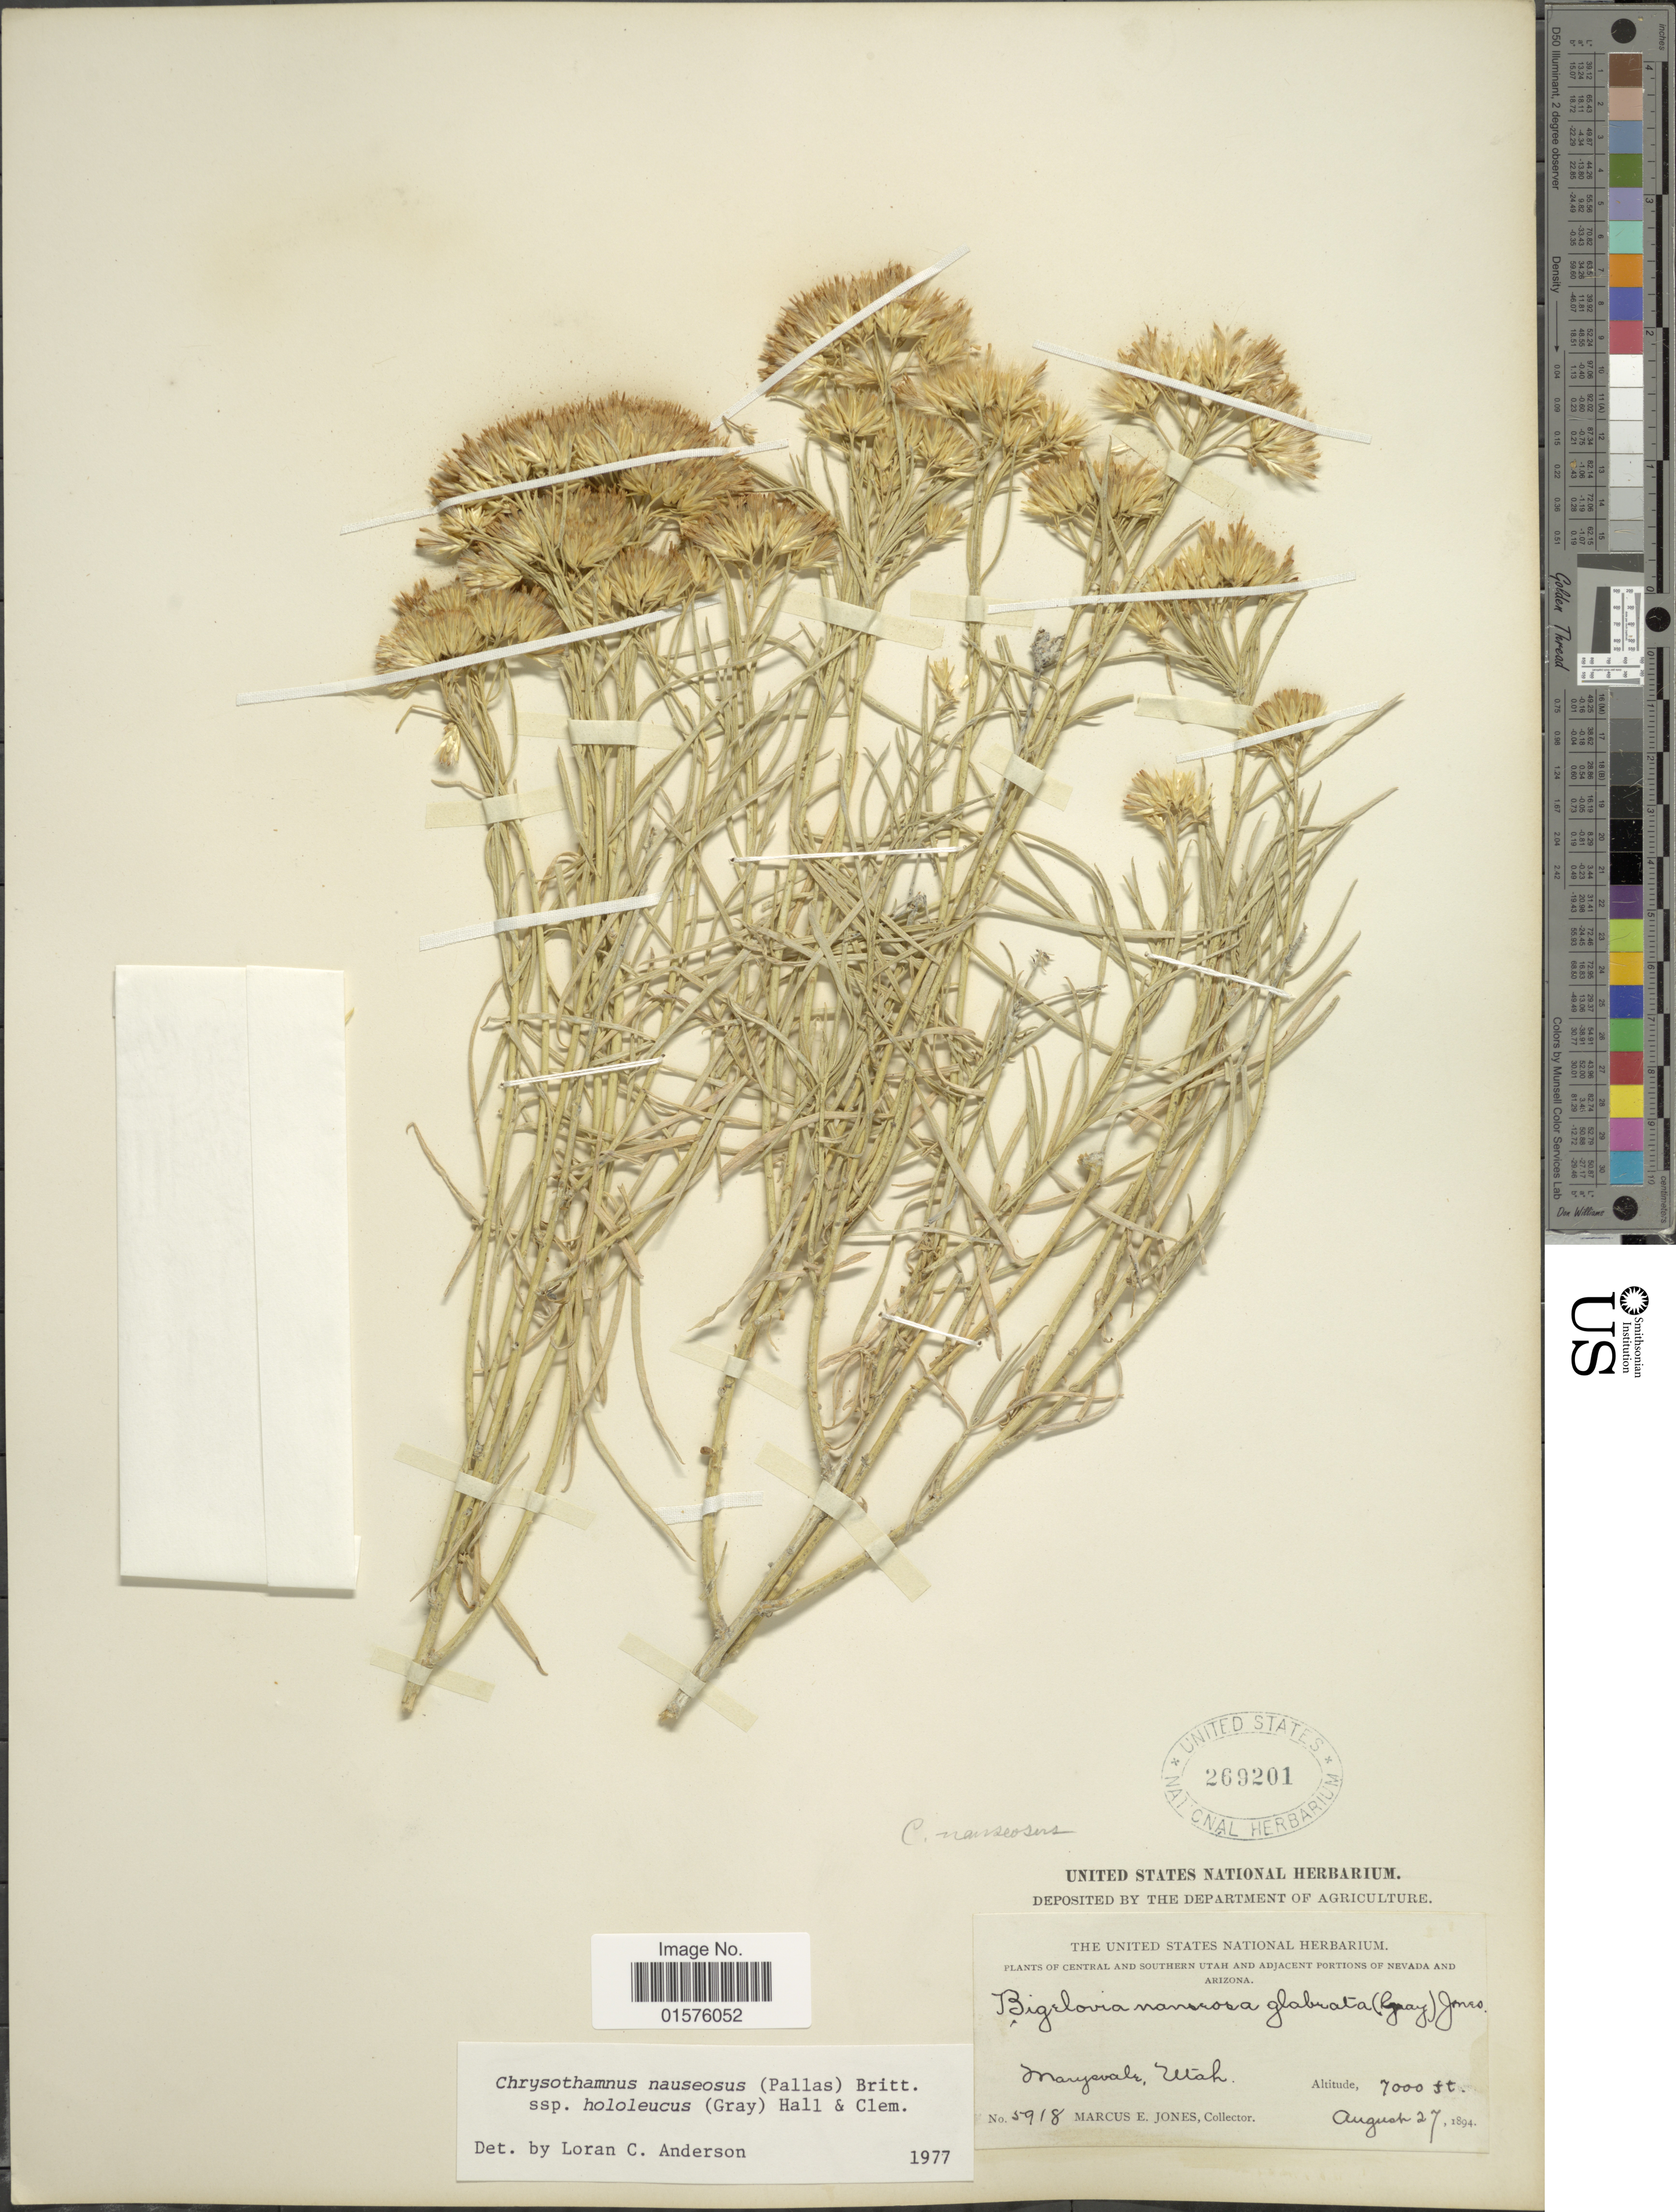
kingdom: Plantae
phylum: Tracheophyta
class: Magnoliopsida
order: Asterales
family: Asteraceae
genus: Ericameria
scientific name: Ericameria nauseosa var. hololeuca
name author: (A. Gray) G.L. Nesom & G.I. Baird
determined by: Urbatsch, Lowell E., Curator (LSU), Louisiana State University (UNITED STATES)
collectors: M. E. Jones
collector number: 5918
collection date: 1894-08-27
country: United States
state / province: Utah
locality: Central and southern Utah and adjacent portions of Nevada and Arizona, Marysvale, Utah.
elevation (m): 2134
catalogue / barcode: US 269201